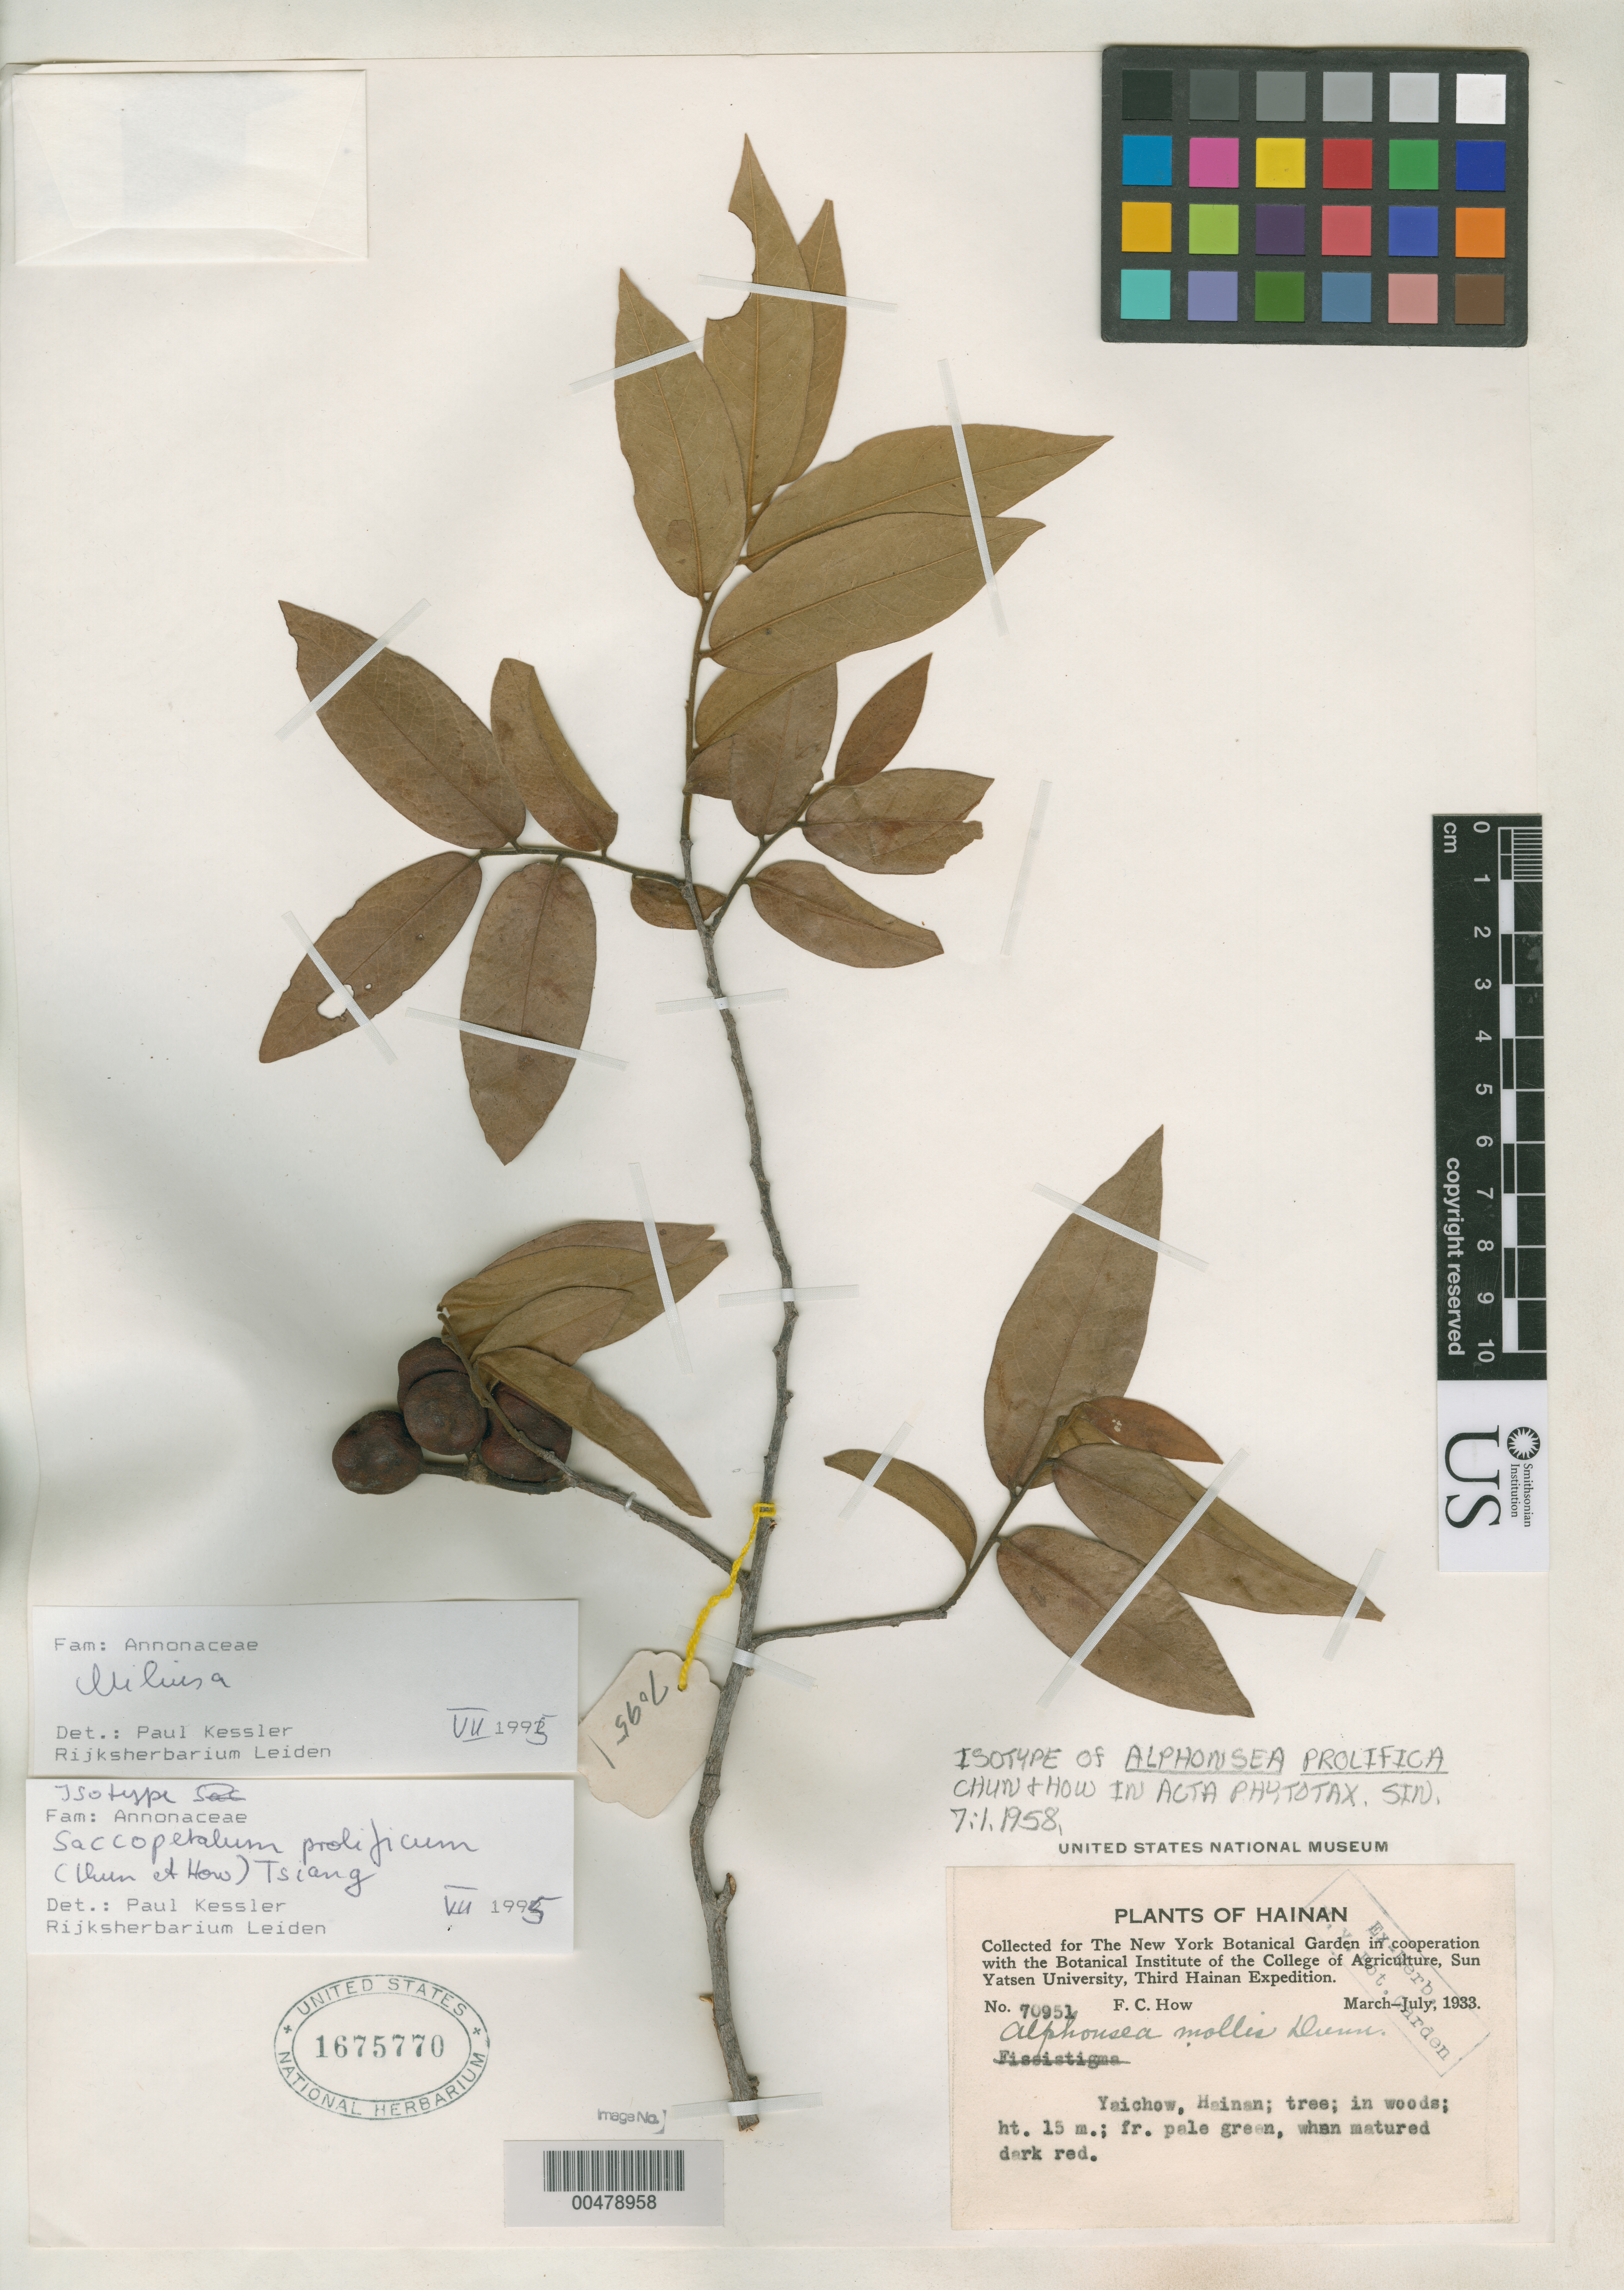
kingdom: Plantae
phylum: Tracheophyta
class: Magnoliopsida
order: Magnoliales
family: Annonaceae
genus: Alphonsea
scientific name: Alphonsea prolifica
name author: Chun & How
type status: Isotype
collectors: F. How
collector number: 70951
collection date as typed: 05 Jul 1933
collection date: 1933-07-05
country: China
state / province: Hainan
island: Hainan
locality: Yai Hsien, Lofung.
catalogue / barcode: US 1675770